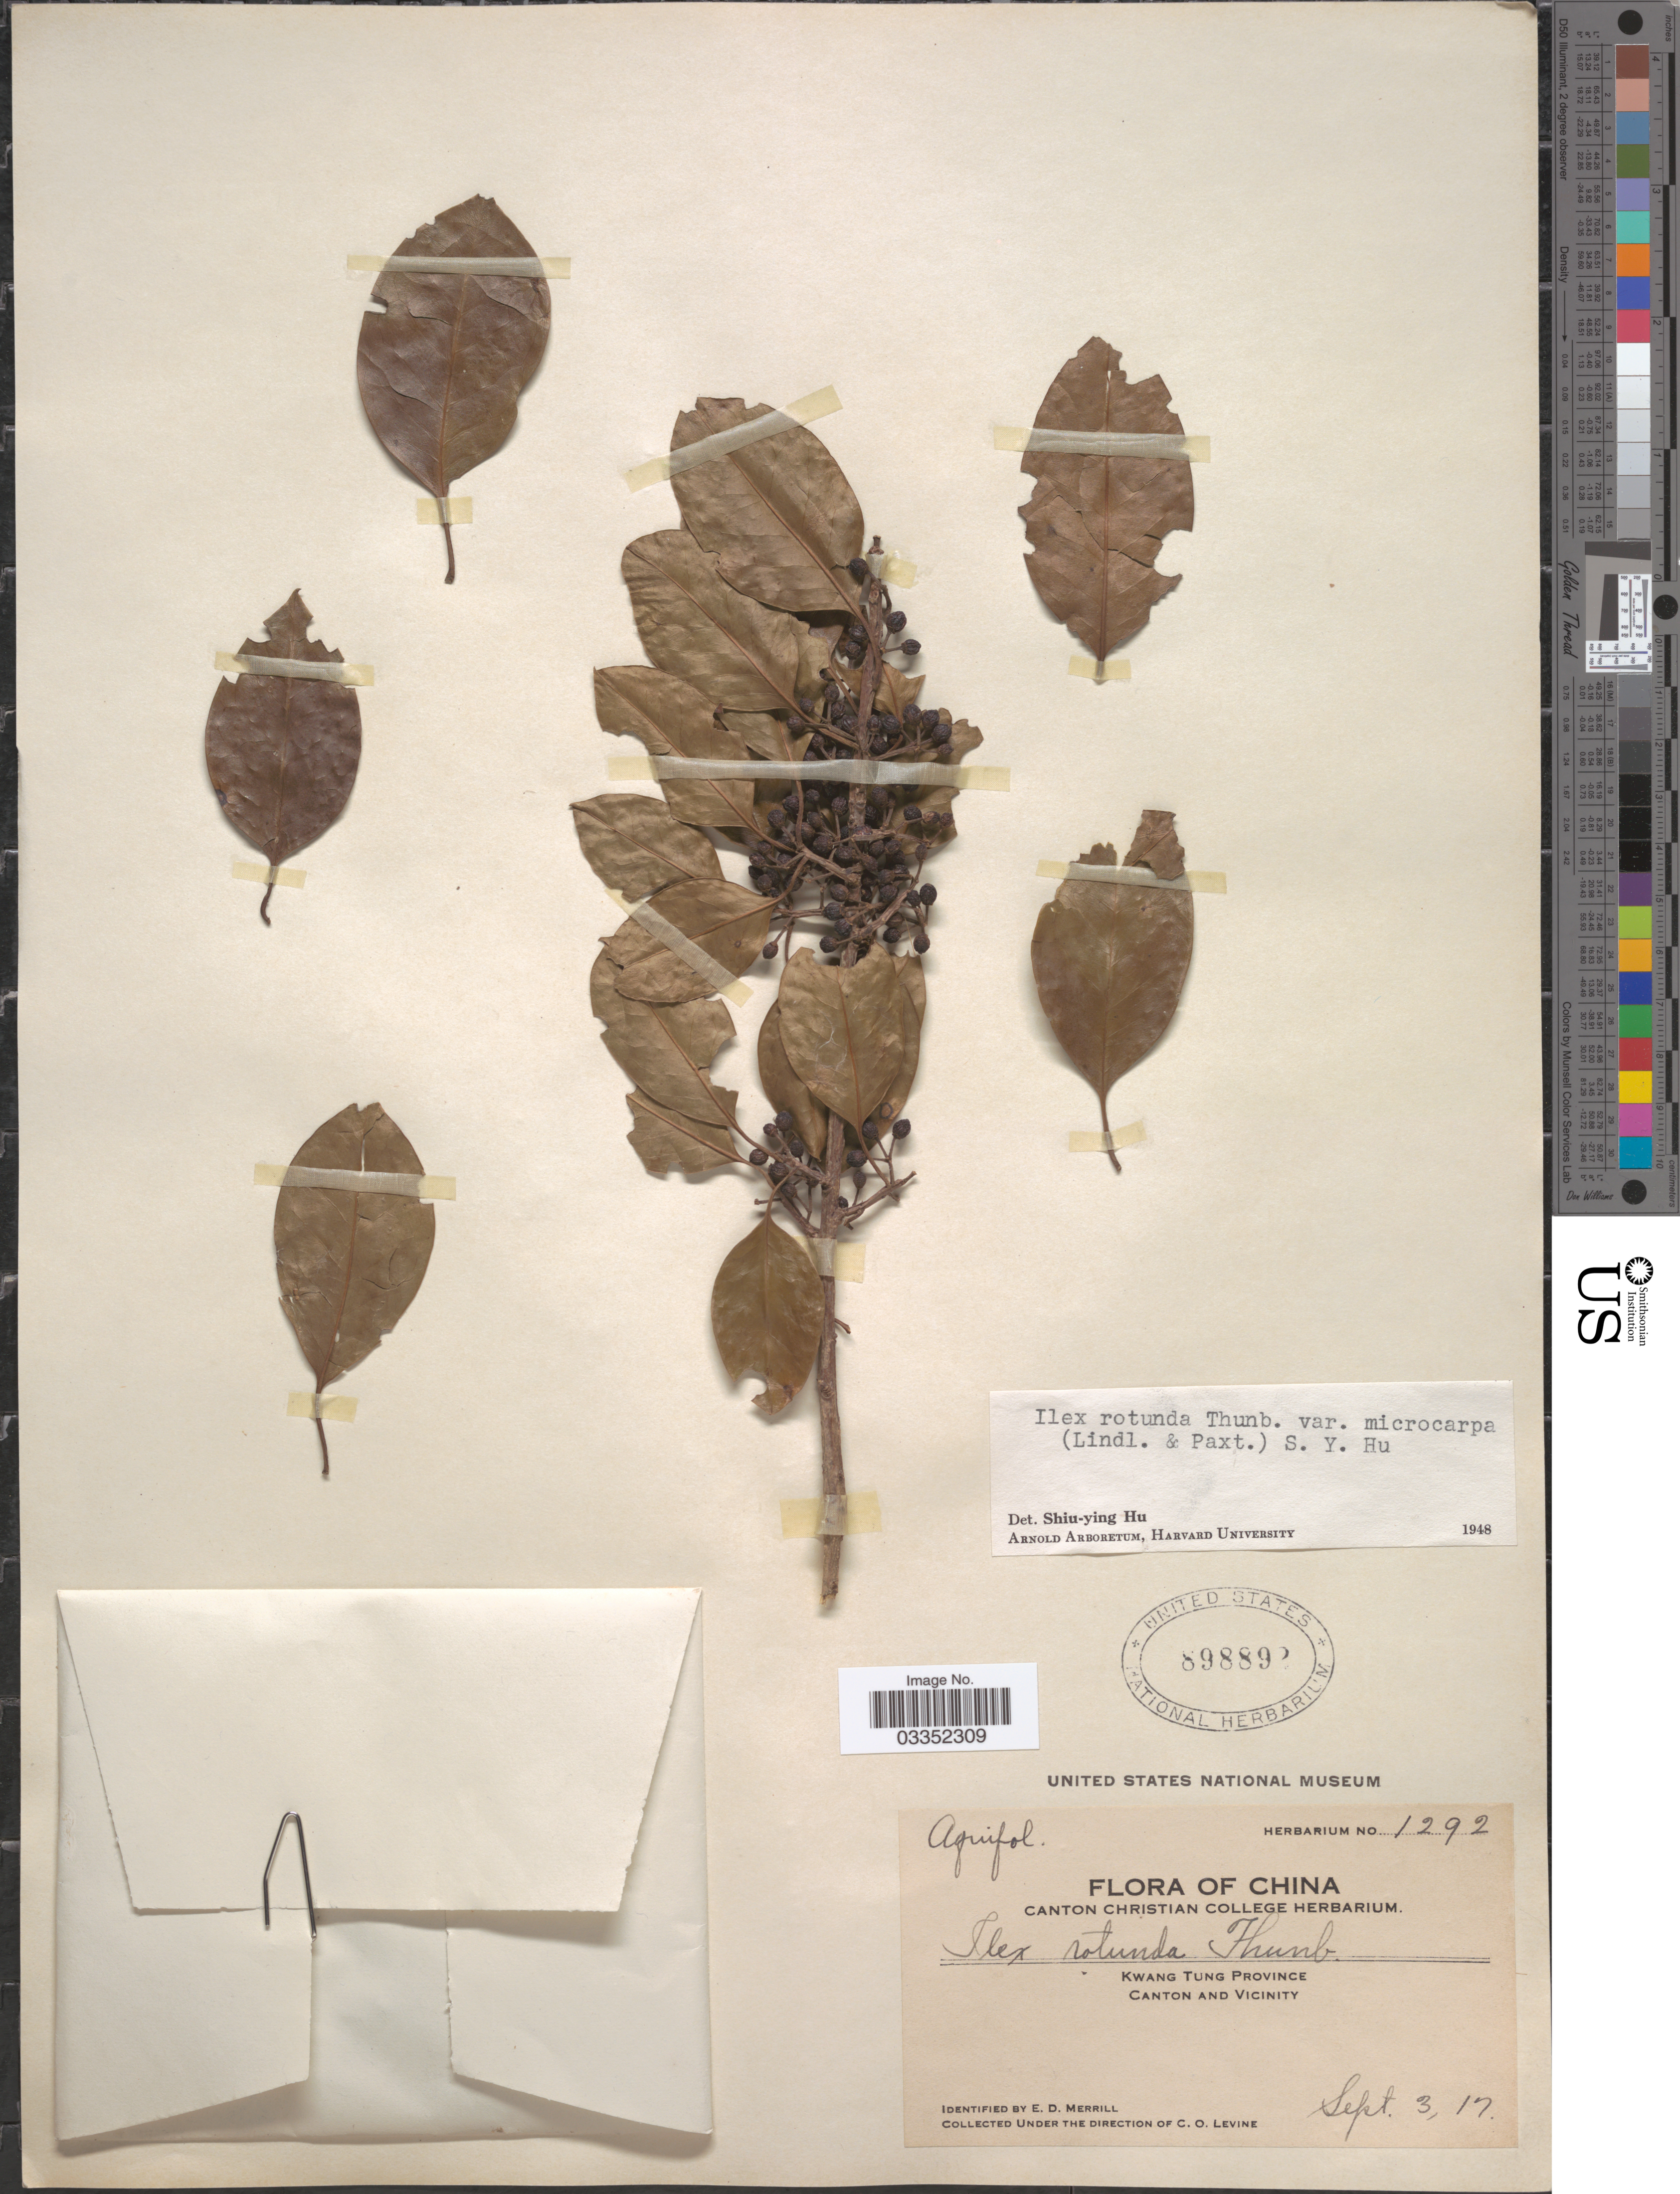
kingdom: Plantae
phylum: Tracheophyta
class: Magnoliopsida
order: Aquifoliales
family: Aquifoliaceae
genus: Ilex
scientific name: Ilex rotunda var. microcarpa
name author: (Lindl. ex Paxton) S.Y. Hu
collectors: C. O. Levine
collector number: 1292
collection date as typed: Transcribed d/m/y: 3/9/17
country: China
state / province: Guangdong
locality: Kwang Tung Province, Canton and Vicinity.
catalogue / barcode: US 898892